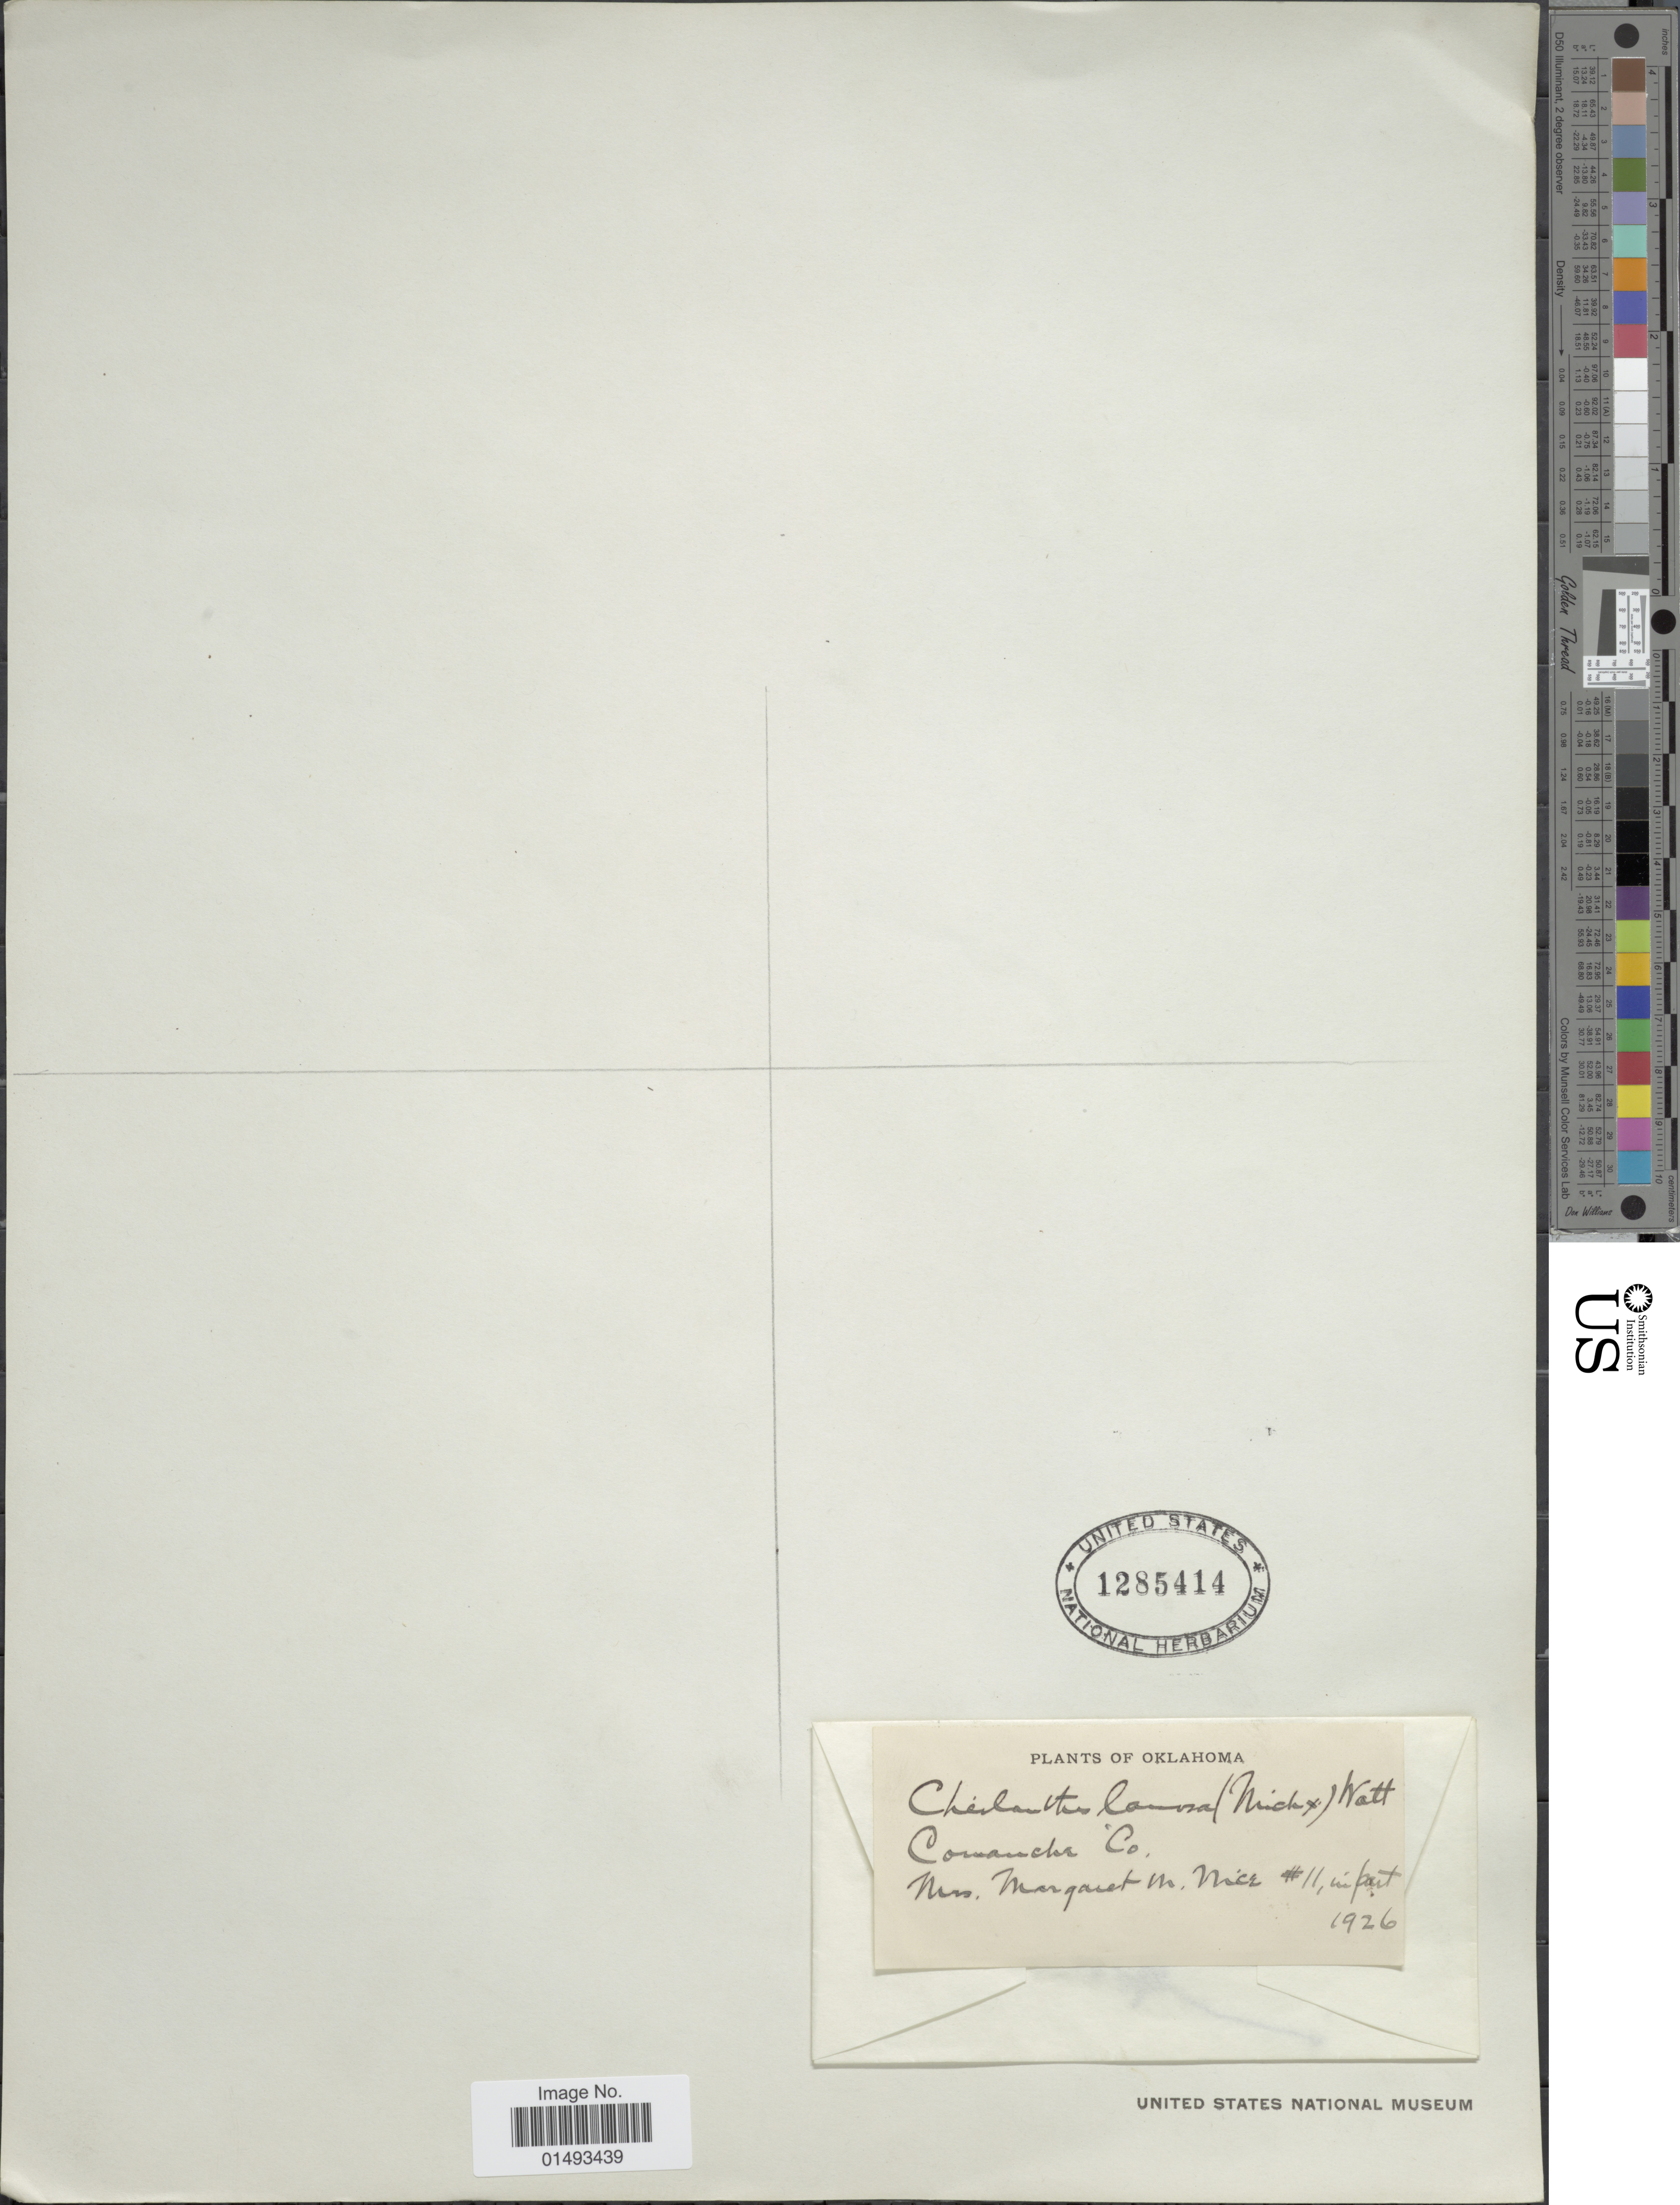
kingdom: Plantae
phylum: Tracheophyta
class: Polypodiopsida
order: Polypodiales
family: Pteridaceae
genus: Myriopteris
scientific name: Myriopteris lanosa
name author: (Michx.) Grusz & Windham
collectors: M. Nice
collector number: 11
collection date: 1926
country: United States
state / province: Oklahoma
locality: Plants of Oklahoma, ComancheCo.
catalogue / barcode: US 1285414